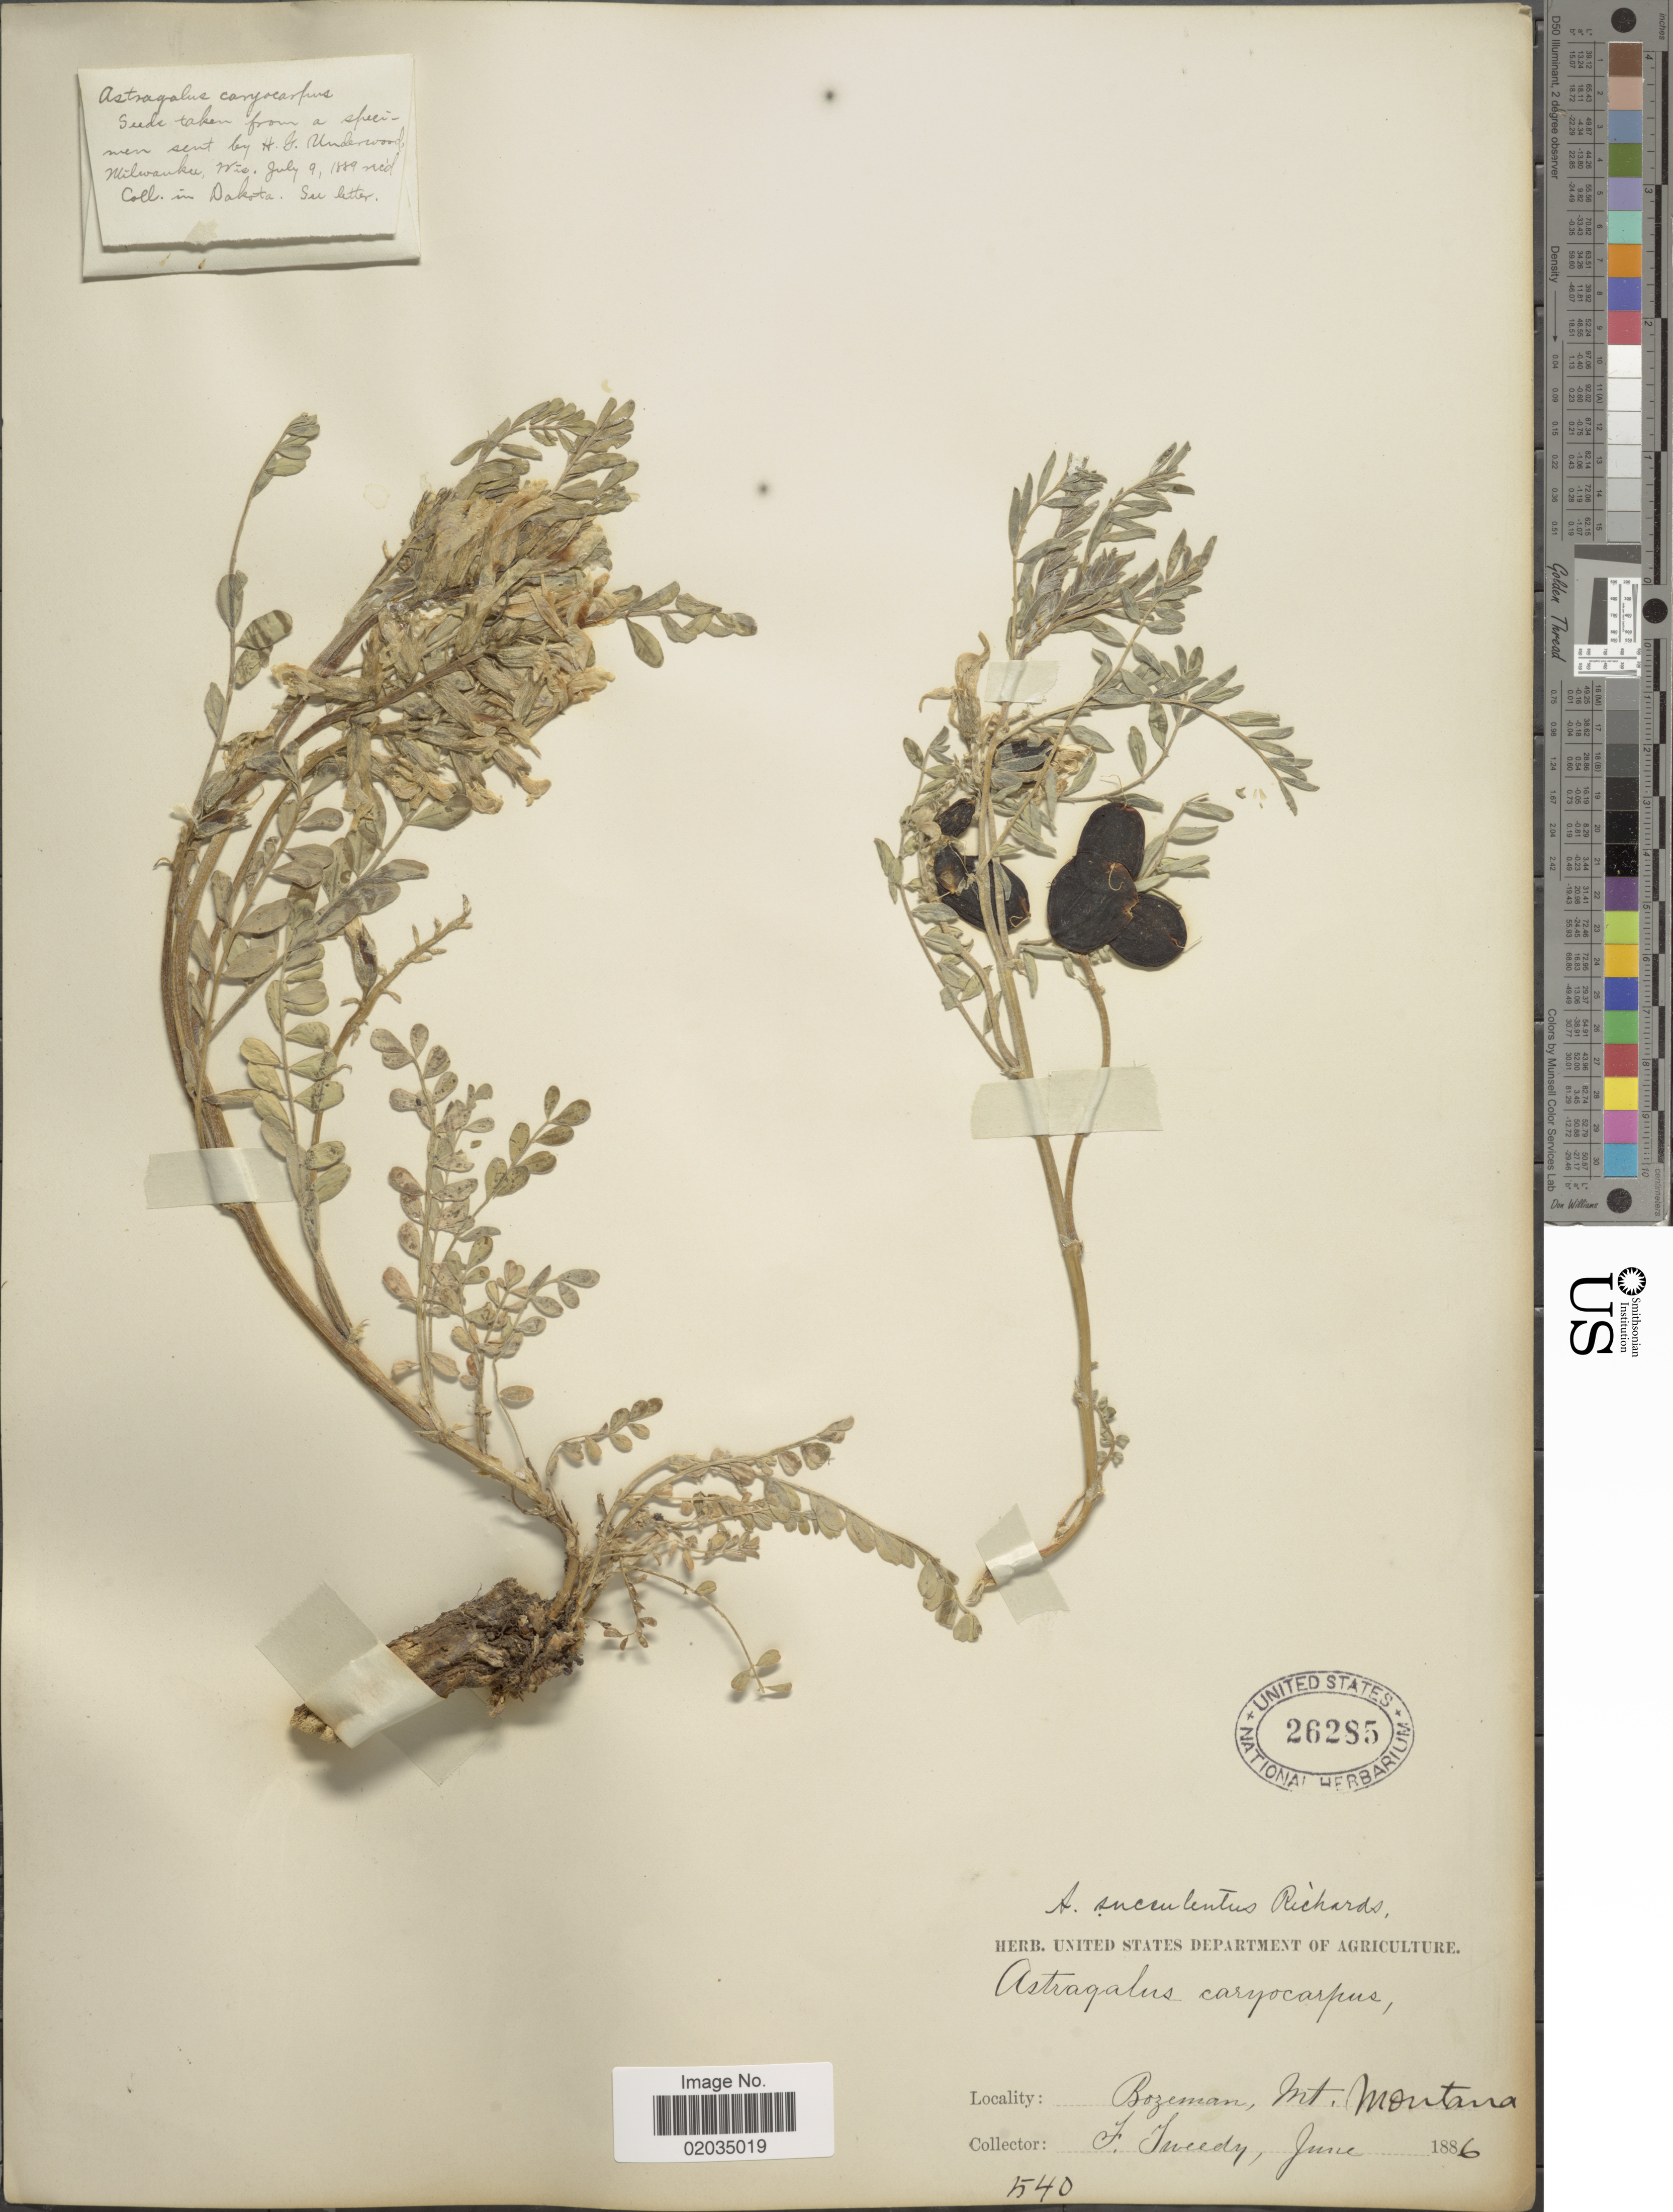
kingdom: Plantae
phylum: Tracheophyta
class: Magnoliopsida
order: Fabales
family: Fabaceae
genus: Astragalus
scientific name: Astragalus succulentus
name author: Richardson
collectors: F. Tweedy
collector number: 540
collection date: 1886-06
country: United States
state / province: Montana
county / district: Gallatin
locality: Bozeman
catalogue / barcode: US 26285